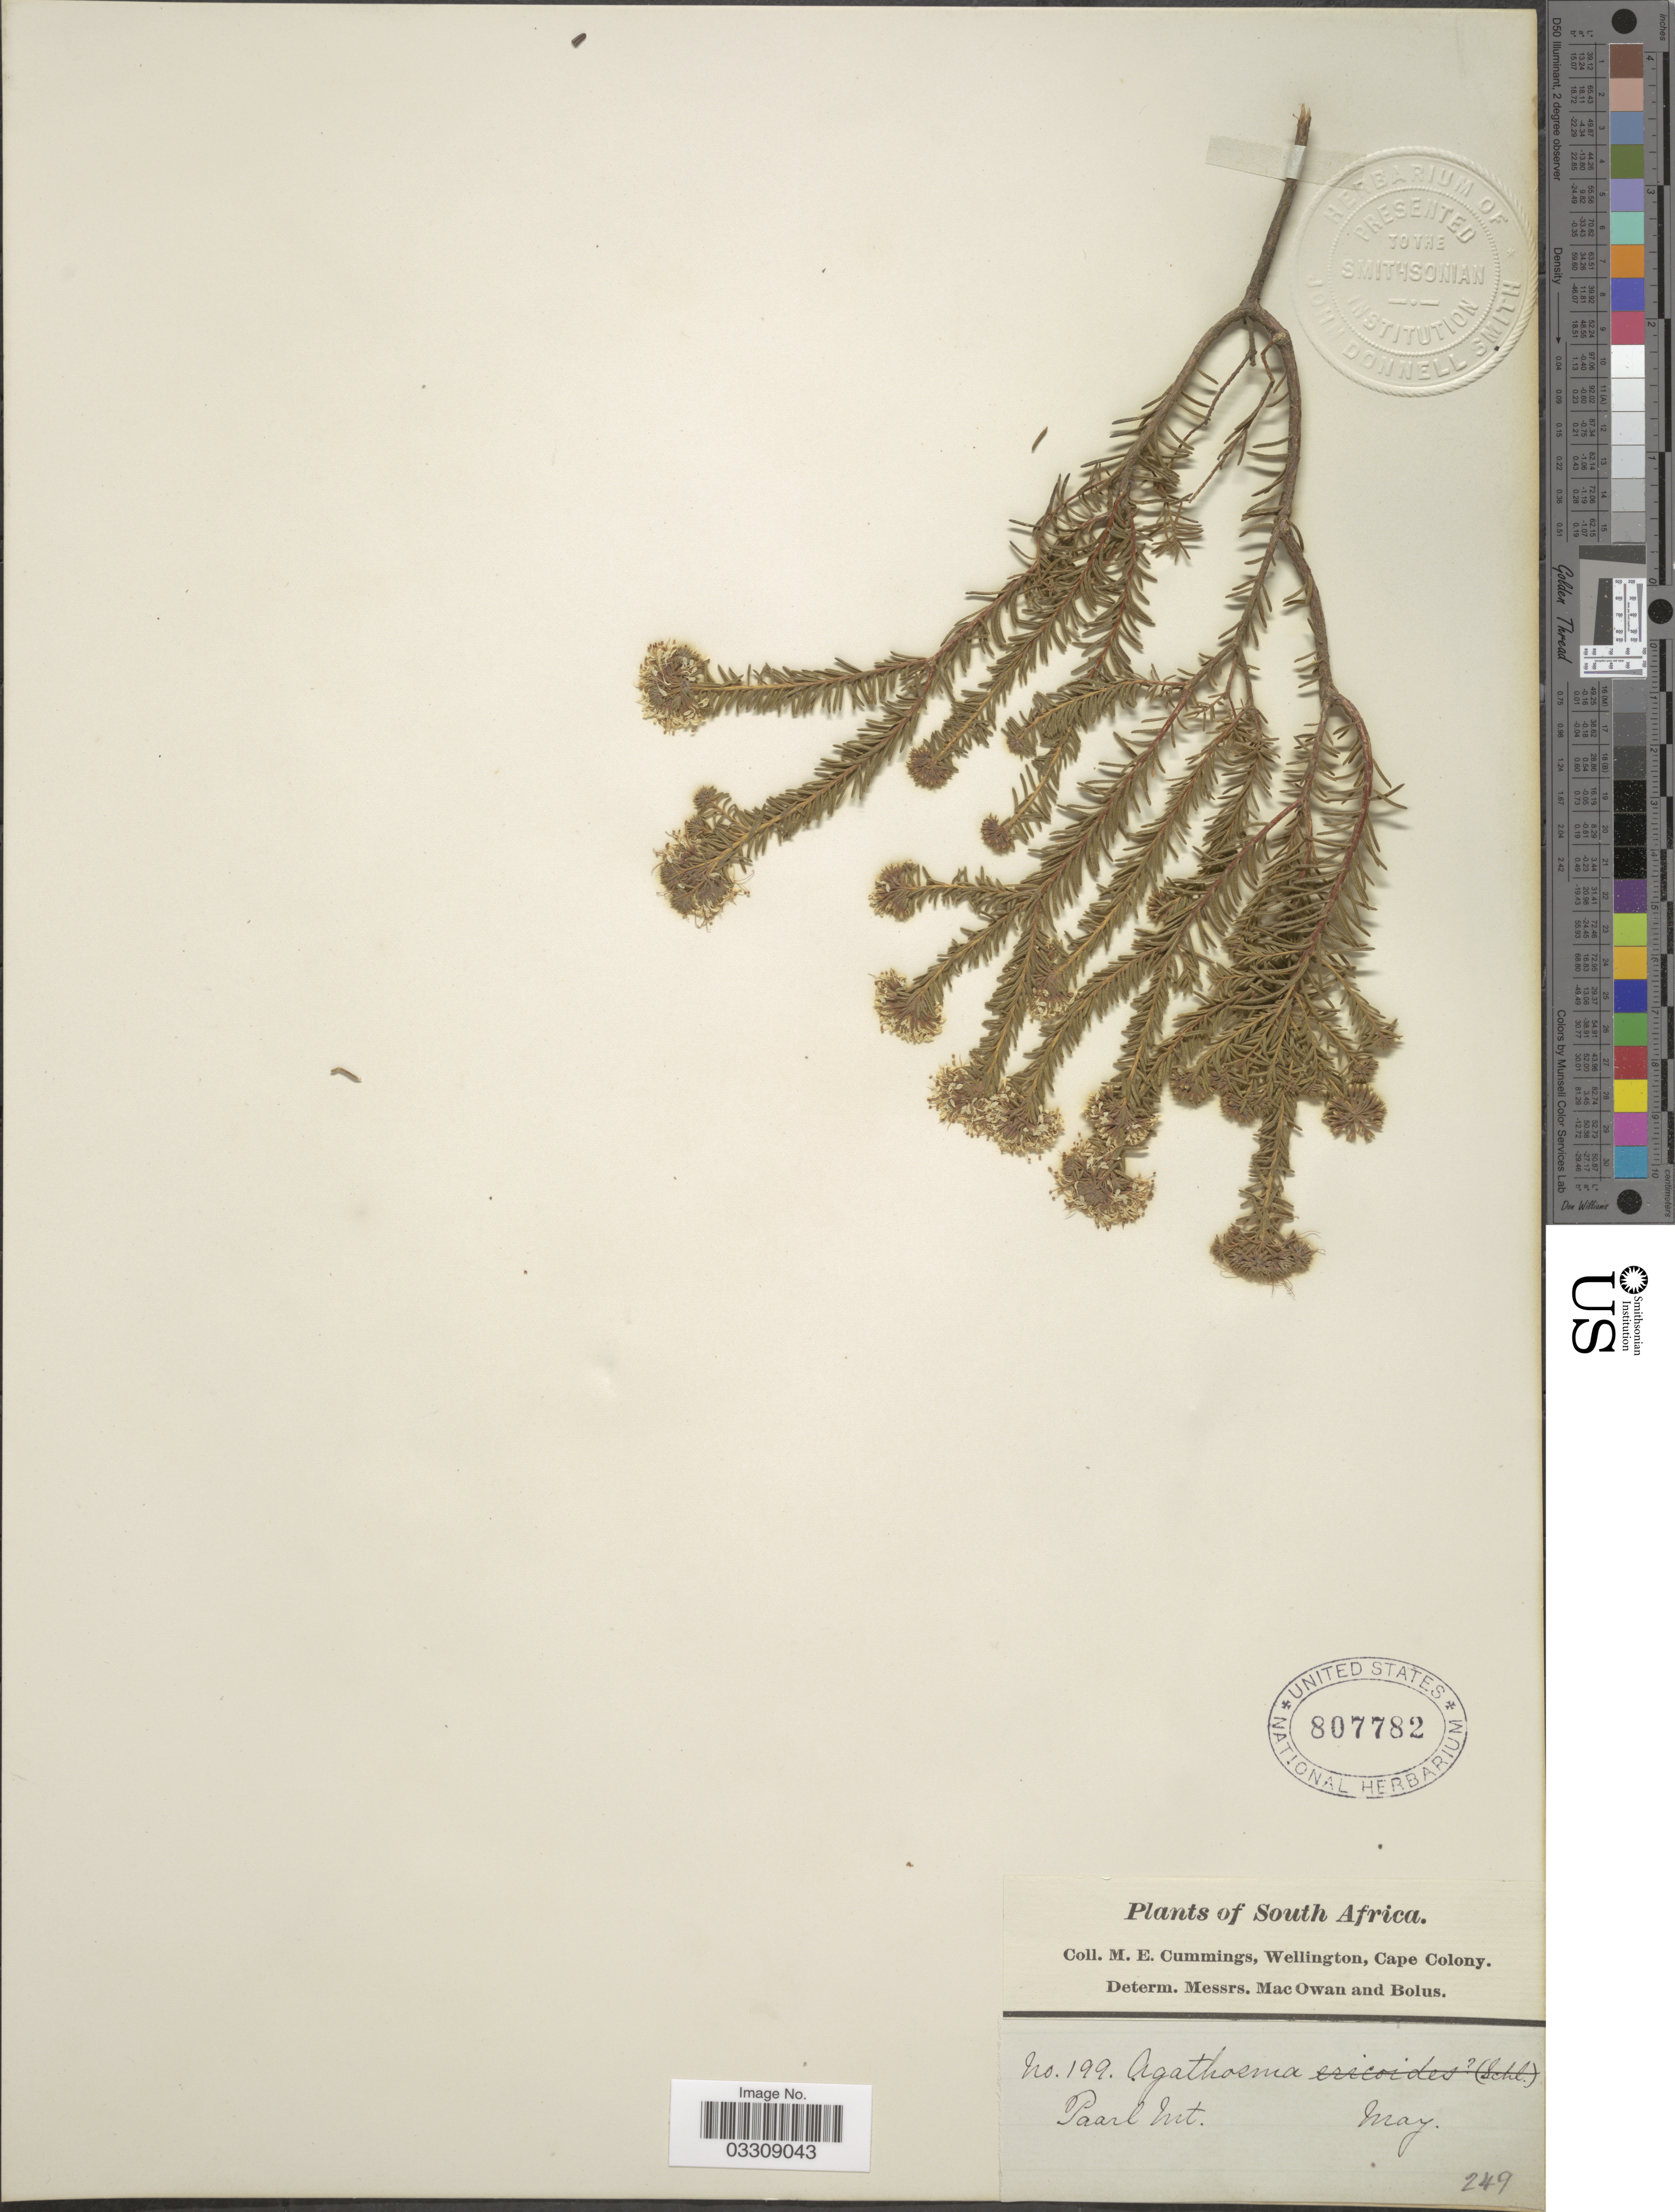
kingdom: Plantae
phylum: Tracheophyta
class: Magnoliopsida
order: Sapindales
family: Rutaceae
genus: Agathosma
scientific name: Agathosma sp.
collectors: M. E. Cummings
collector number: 199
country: South Africa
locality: Paarl Mt.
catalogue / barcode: US 807782